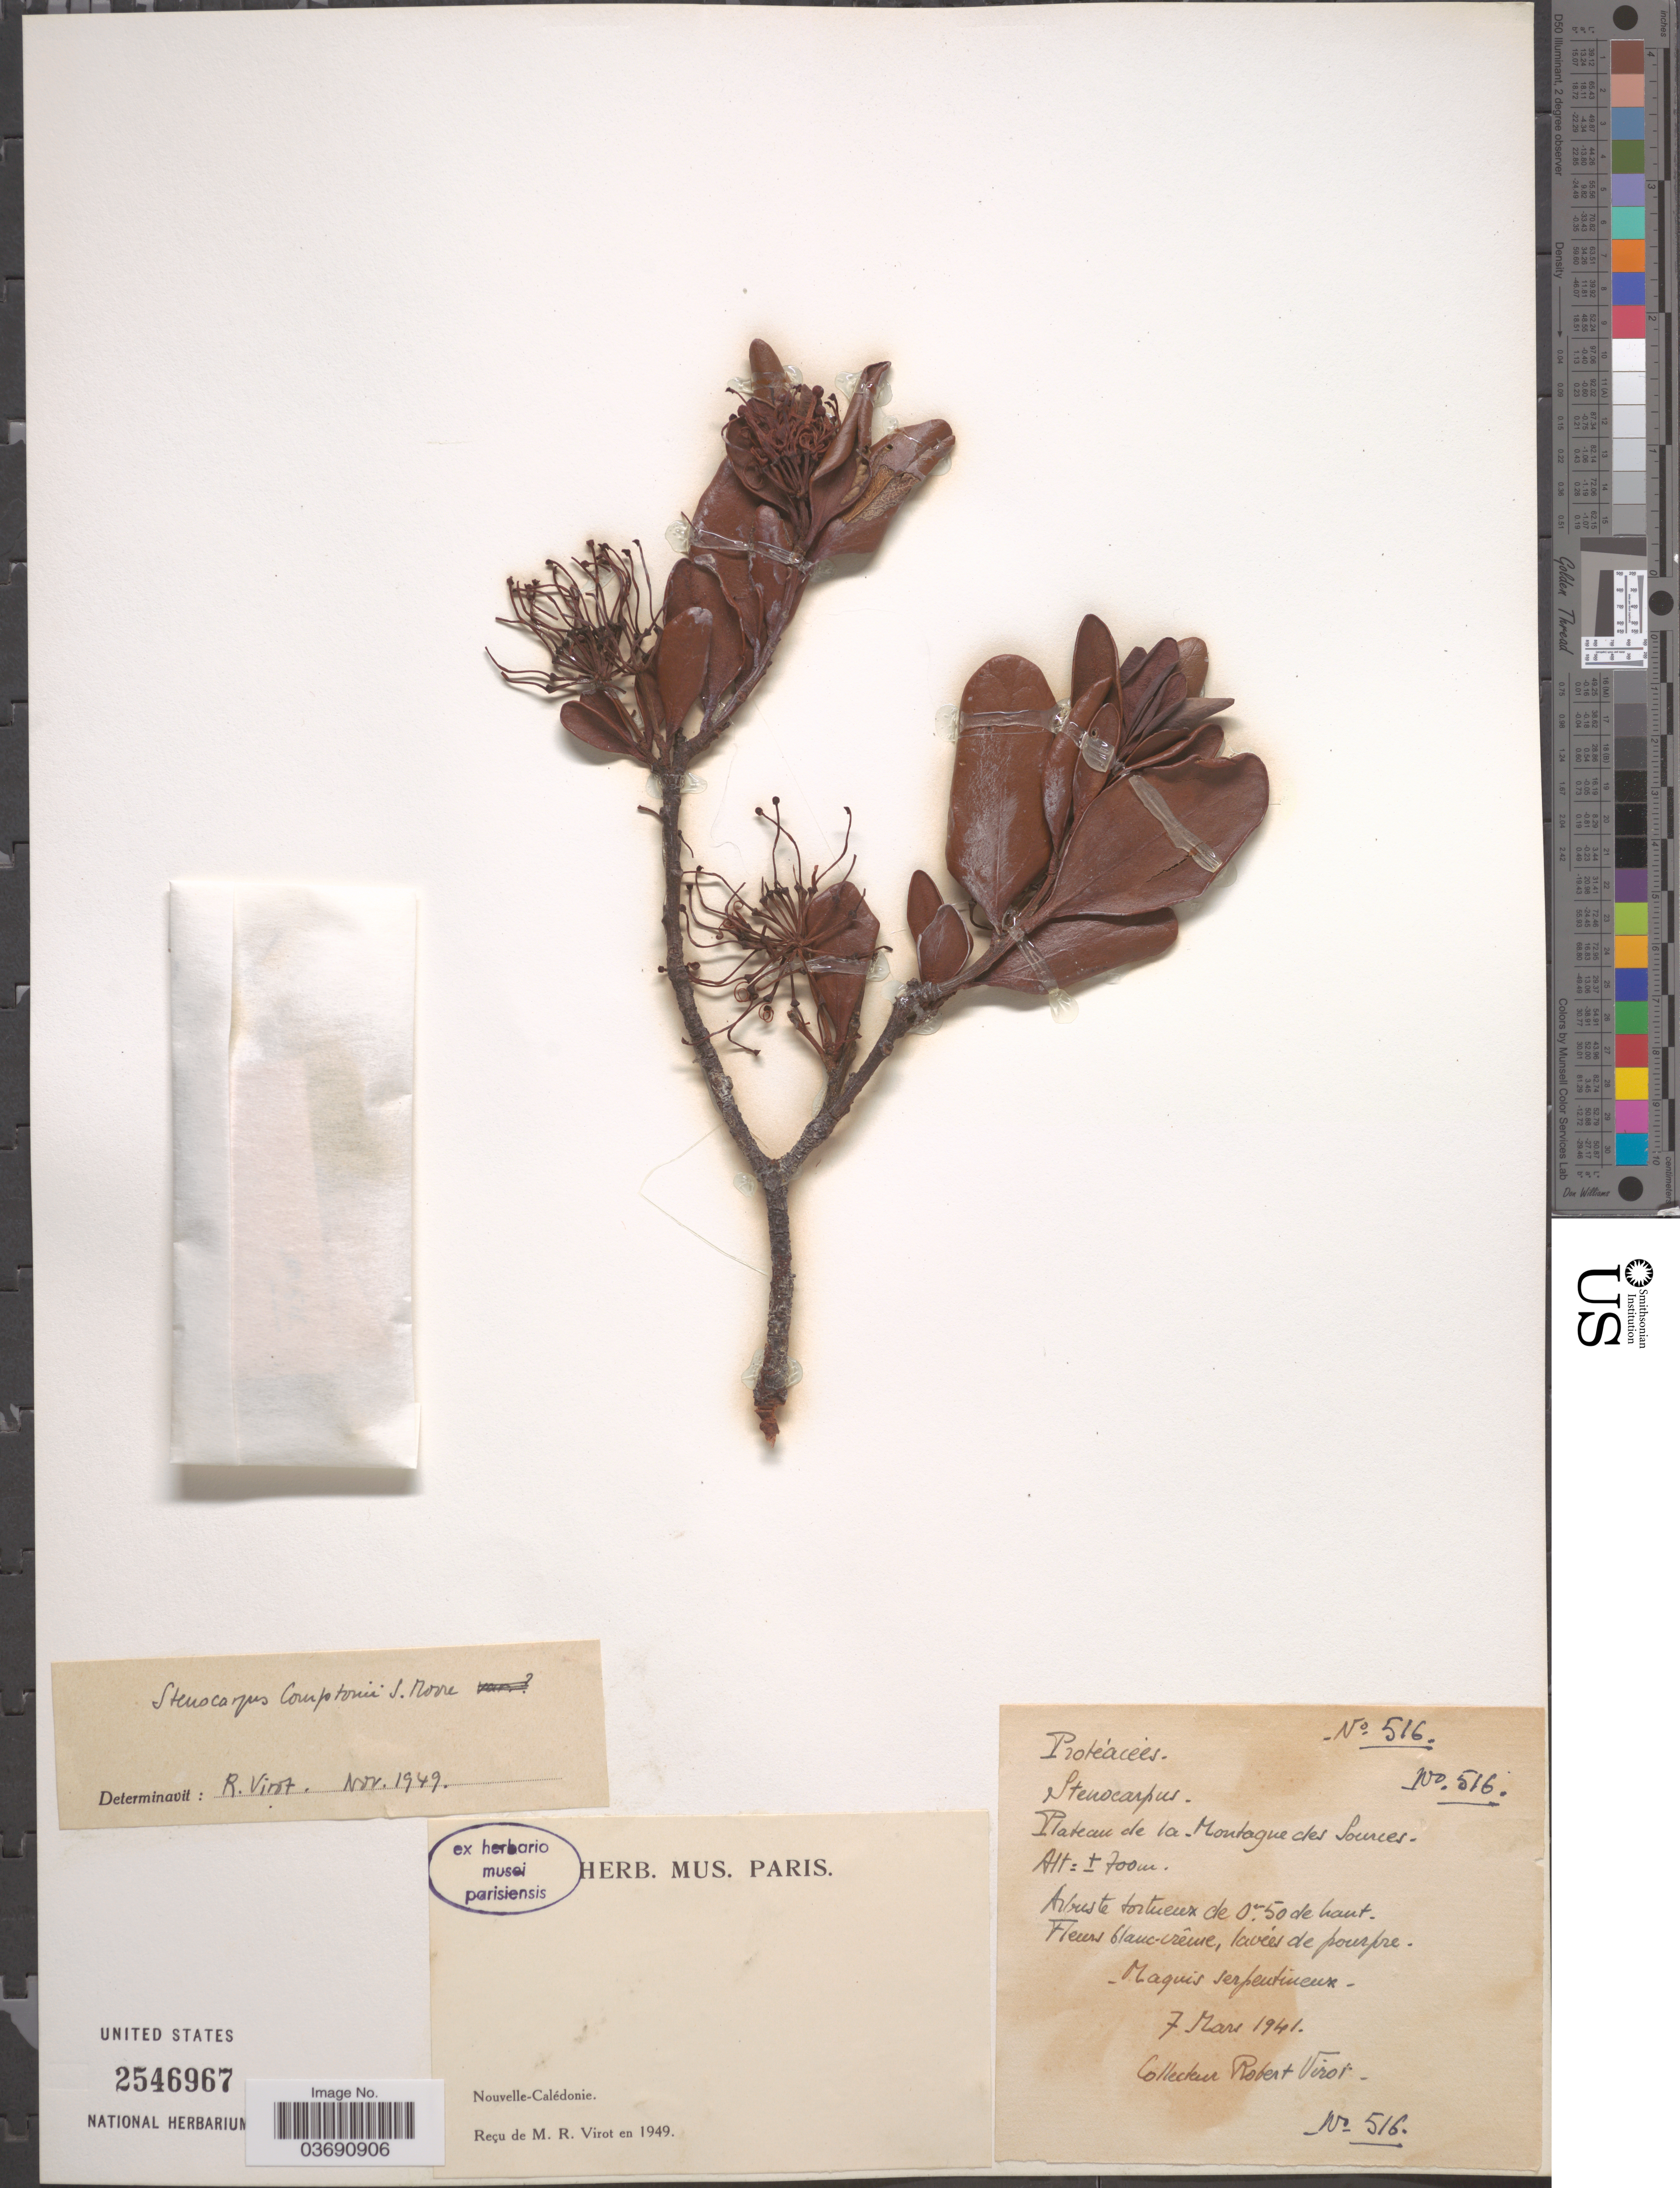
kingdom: Plantae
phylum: Tracheophyta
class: Magnoliopsida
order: Proteales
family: Proteaceae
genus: Stenocarpus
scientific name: Stenocarpus comptonii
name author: S. Moore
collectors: R. Virot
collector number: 516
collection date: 1941-03-07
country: New Caledonia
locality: Nouvelle-Calédonie. Plateau de la Montagne des Sources.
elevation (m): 700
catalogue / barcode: US 2546967